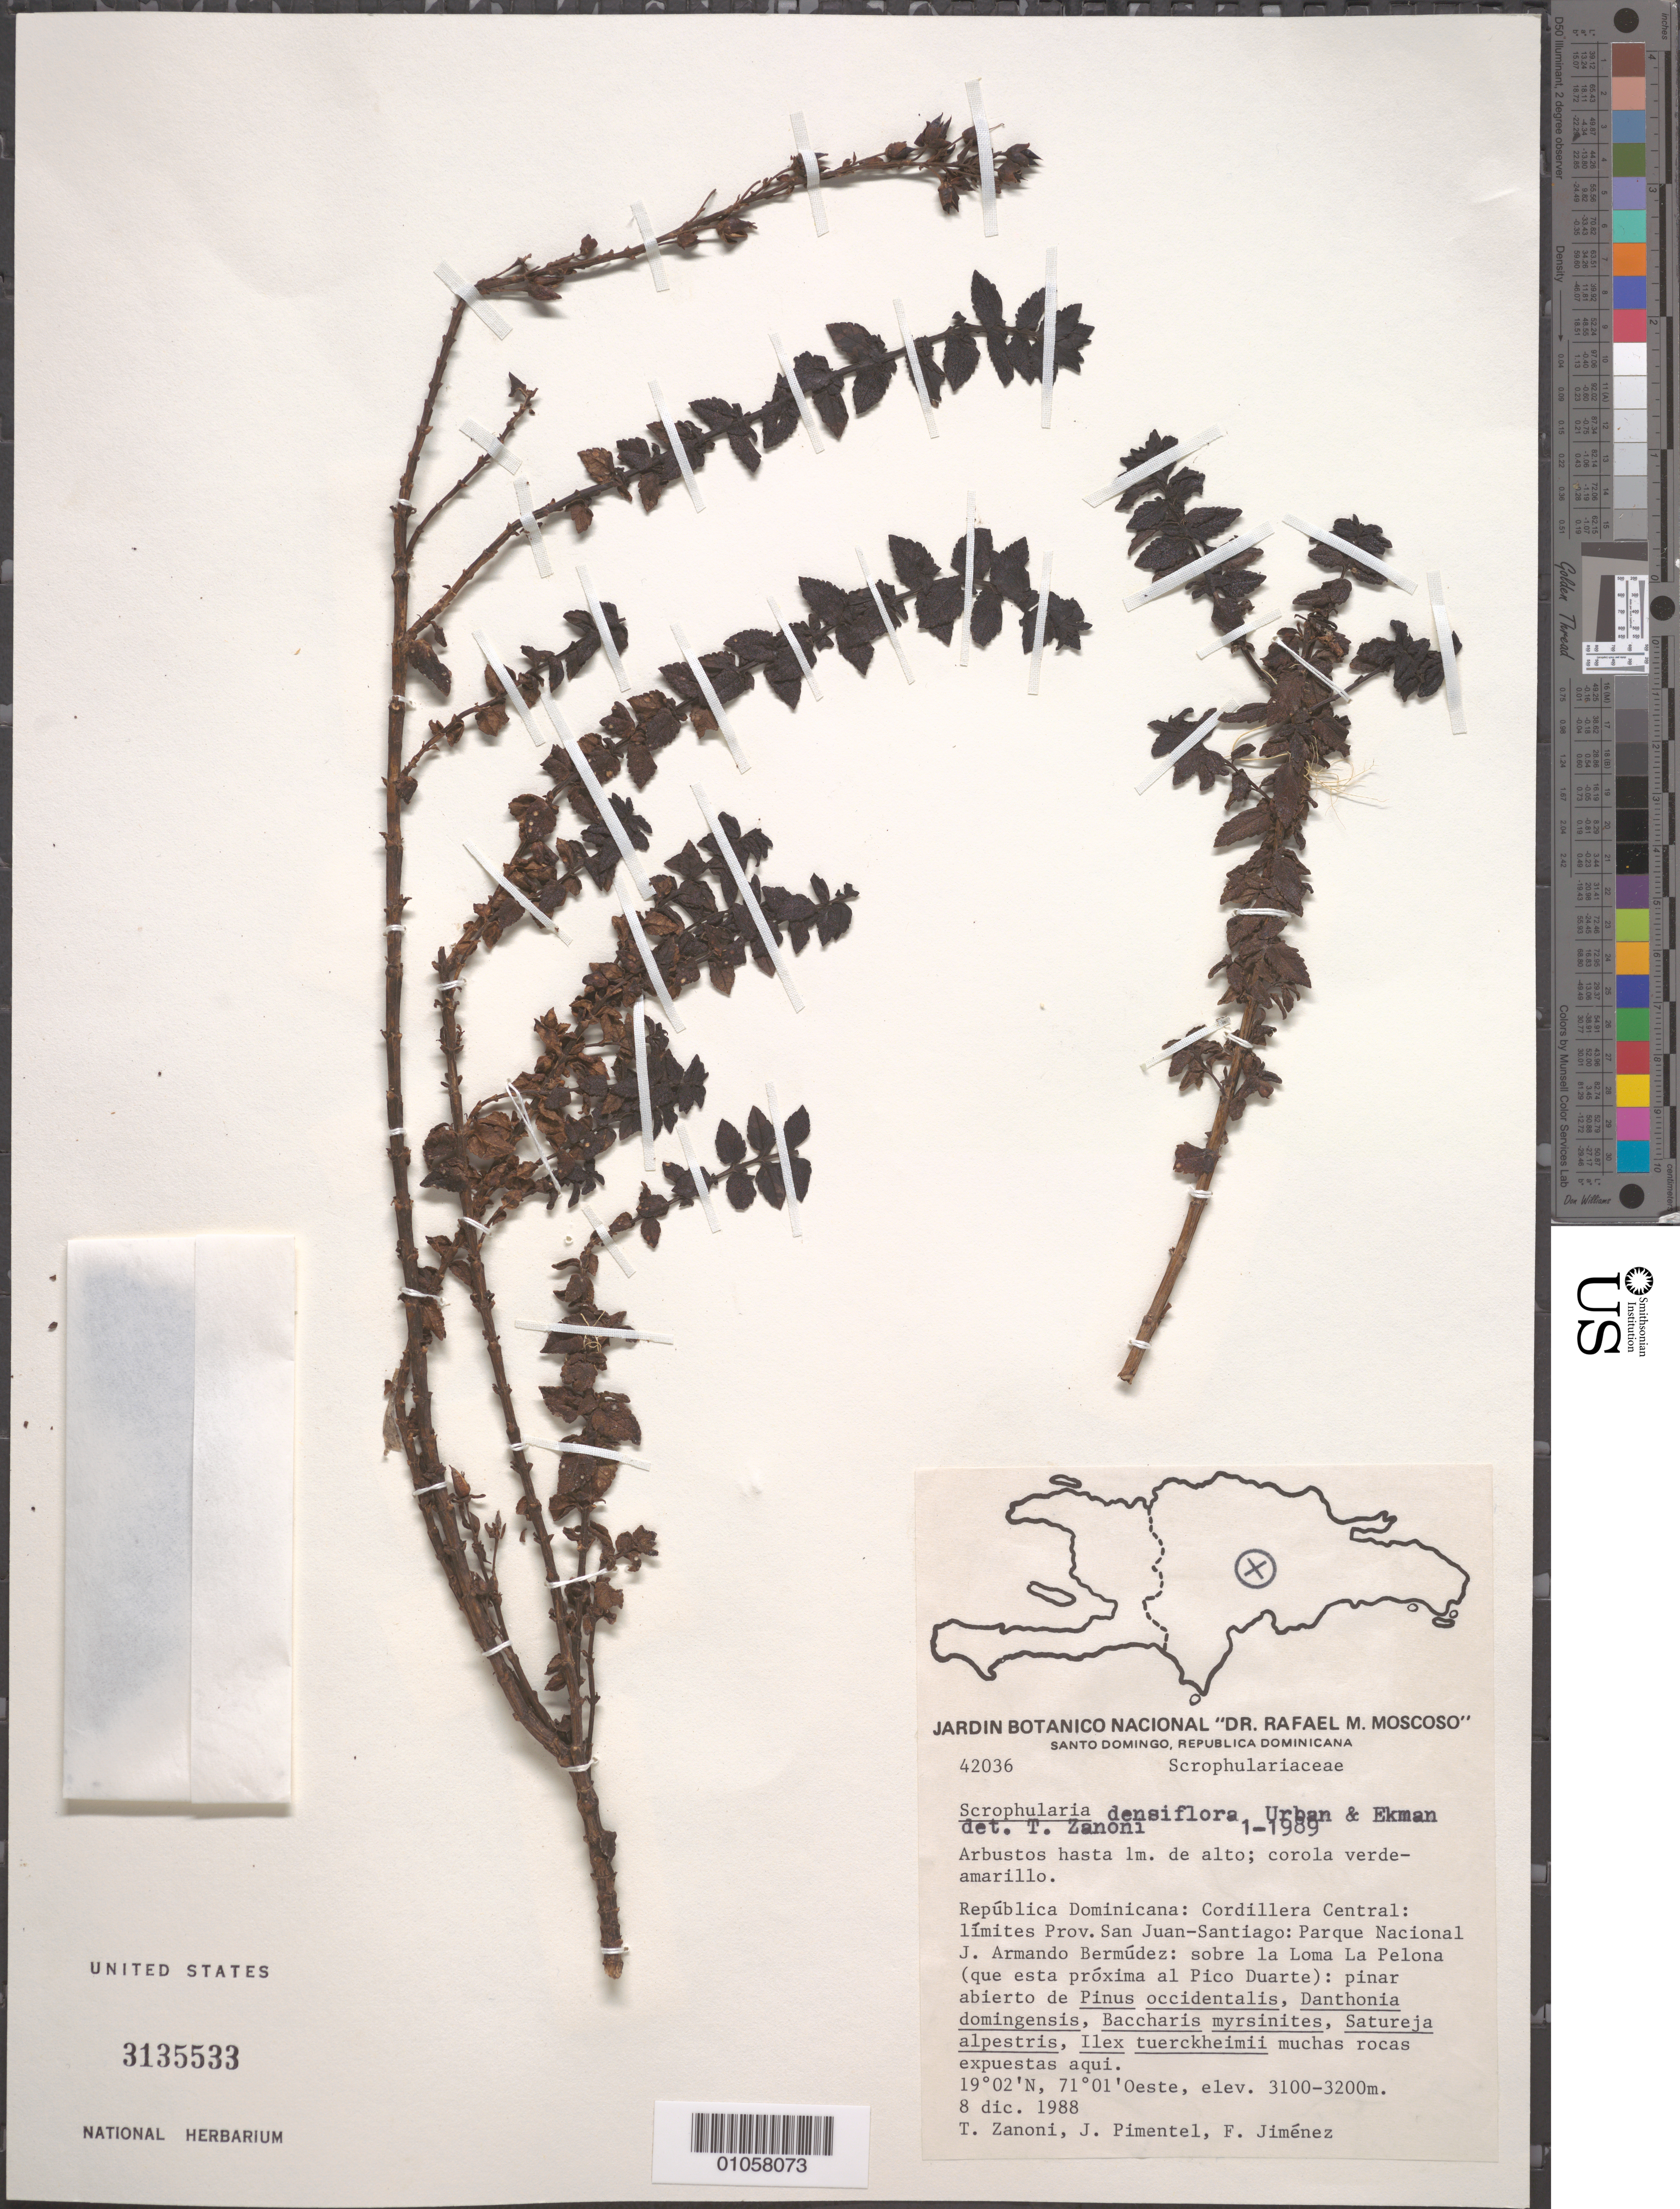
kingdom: Plantae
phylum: Tracheophyta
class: Magnoliopsida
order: Lamiales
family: Scrophulariaceae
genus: Scrophularia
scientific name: Scrophularia densiflora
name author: Urb. & Ekman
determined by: Zanoni, T. A., (NY), New York Botanical Garden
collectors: T. A. Zanoni, J. Pimentel & F. Jiménez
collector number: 42036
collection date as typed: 08 Dec 1988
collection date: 1988-12-08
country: Dominican Republic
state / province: San Juan / Santiago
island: Hispaniola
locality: Cordillera Central; limites prov. San Juan-Santiago; Parque Nacional j. Armando Bermúdez; sobre la Loma Pelona .que esta próxima al Pico Duarte)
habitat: Pinar abierto de Pinus occidentalis, Danthonia domingensis, Baccaris myrsinites, Satureja alpestris, Ilex tuerckheimii muchas rocas expuestas aqui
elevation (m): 3100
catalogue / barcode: US 3135533